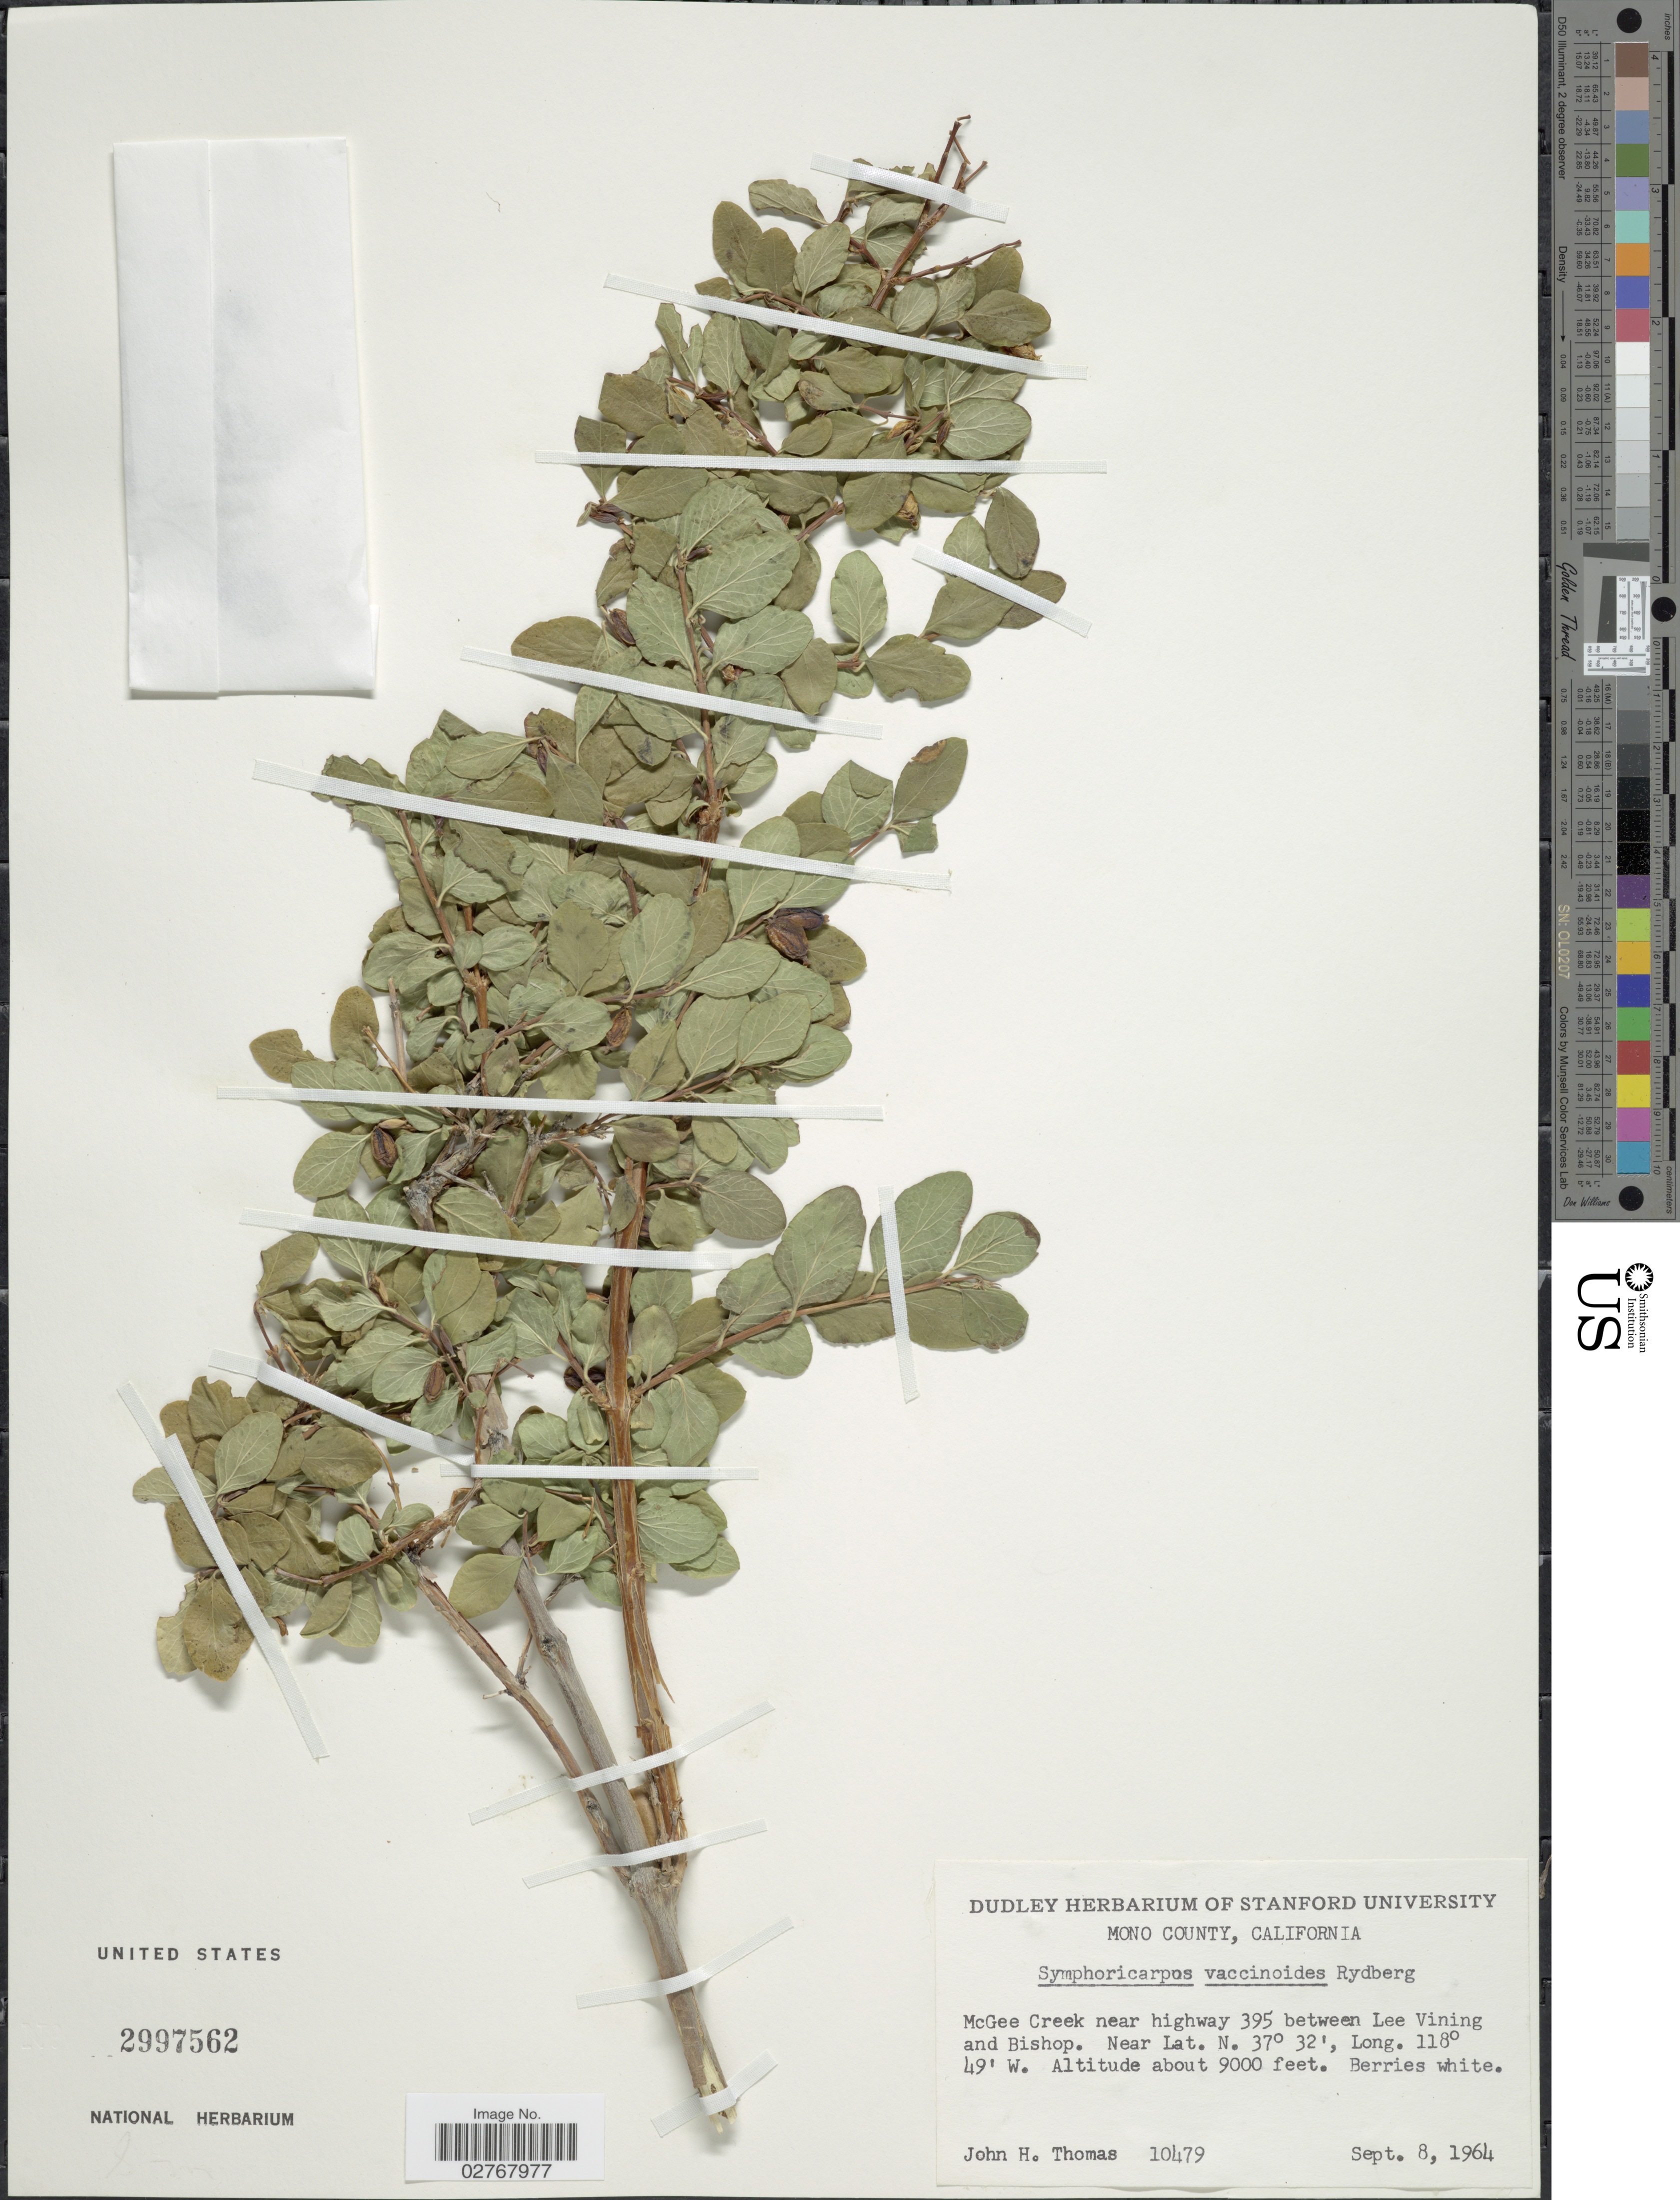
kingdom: Plantae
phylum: Tracheophyta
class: Magnoliopsida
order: Dipsacales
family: Caprifoliaceae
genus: Symphoricarpos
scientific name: Symphoricarpos rotundifolius var. rotundifolius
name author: A. Gray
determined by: Yamamoto, M.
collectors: J. H. Thomas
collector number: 10479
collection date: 1964-09-08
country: United States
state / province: California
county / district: Mono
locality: Mono County, McGee Creek near highway 395 between Lee Vining and Bishop.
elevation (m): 2743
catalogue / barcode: US 2997562